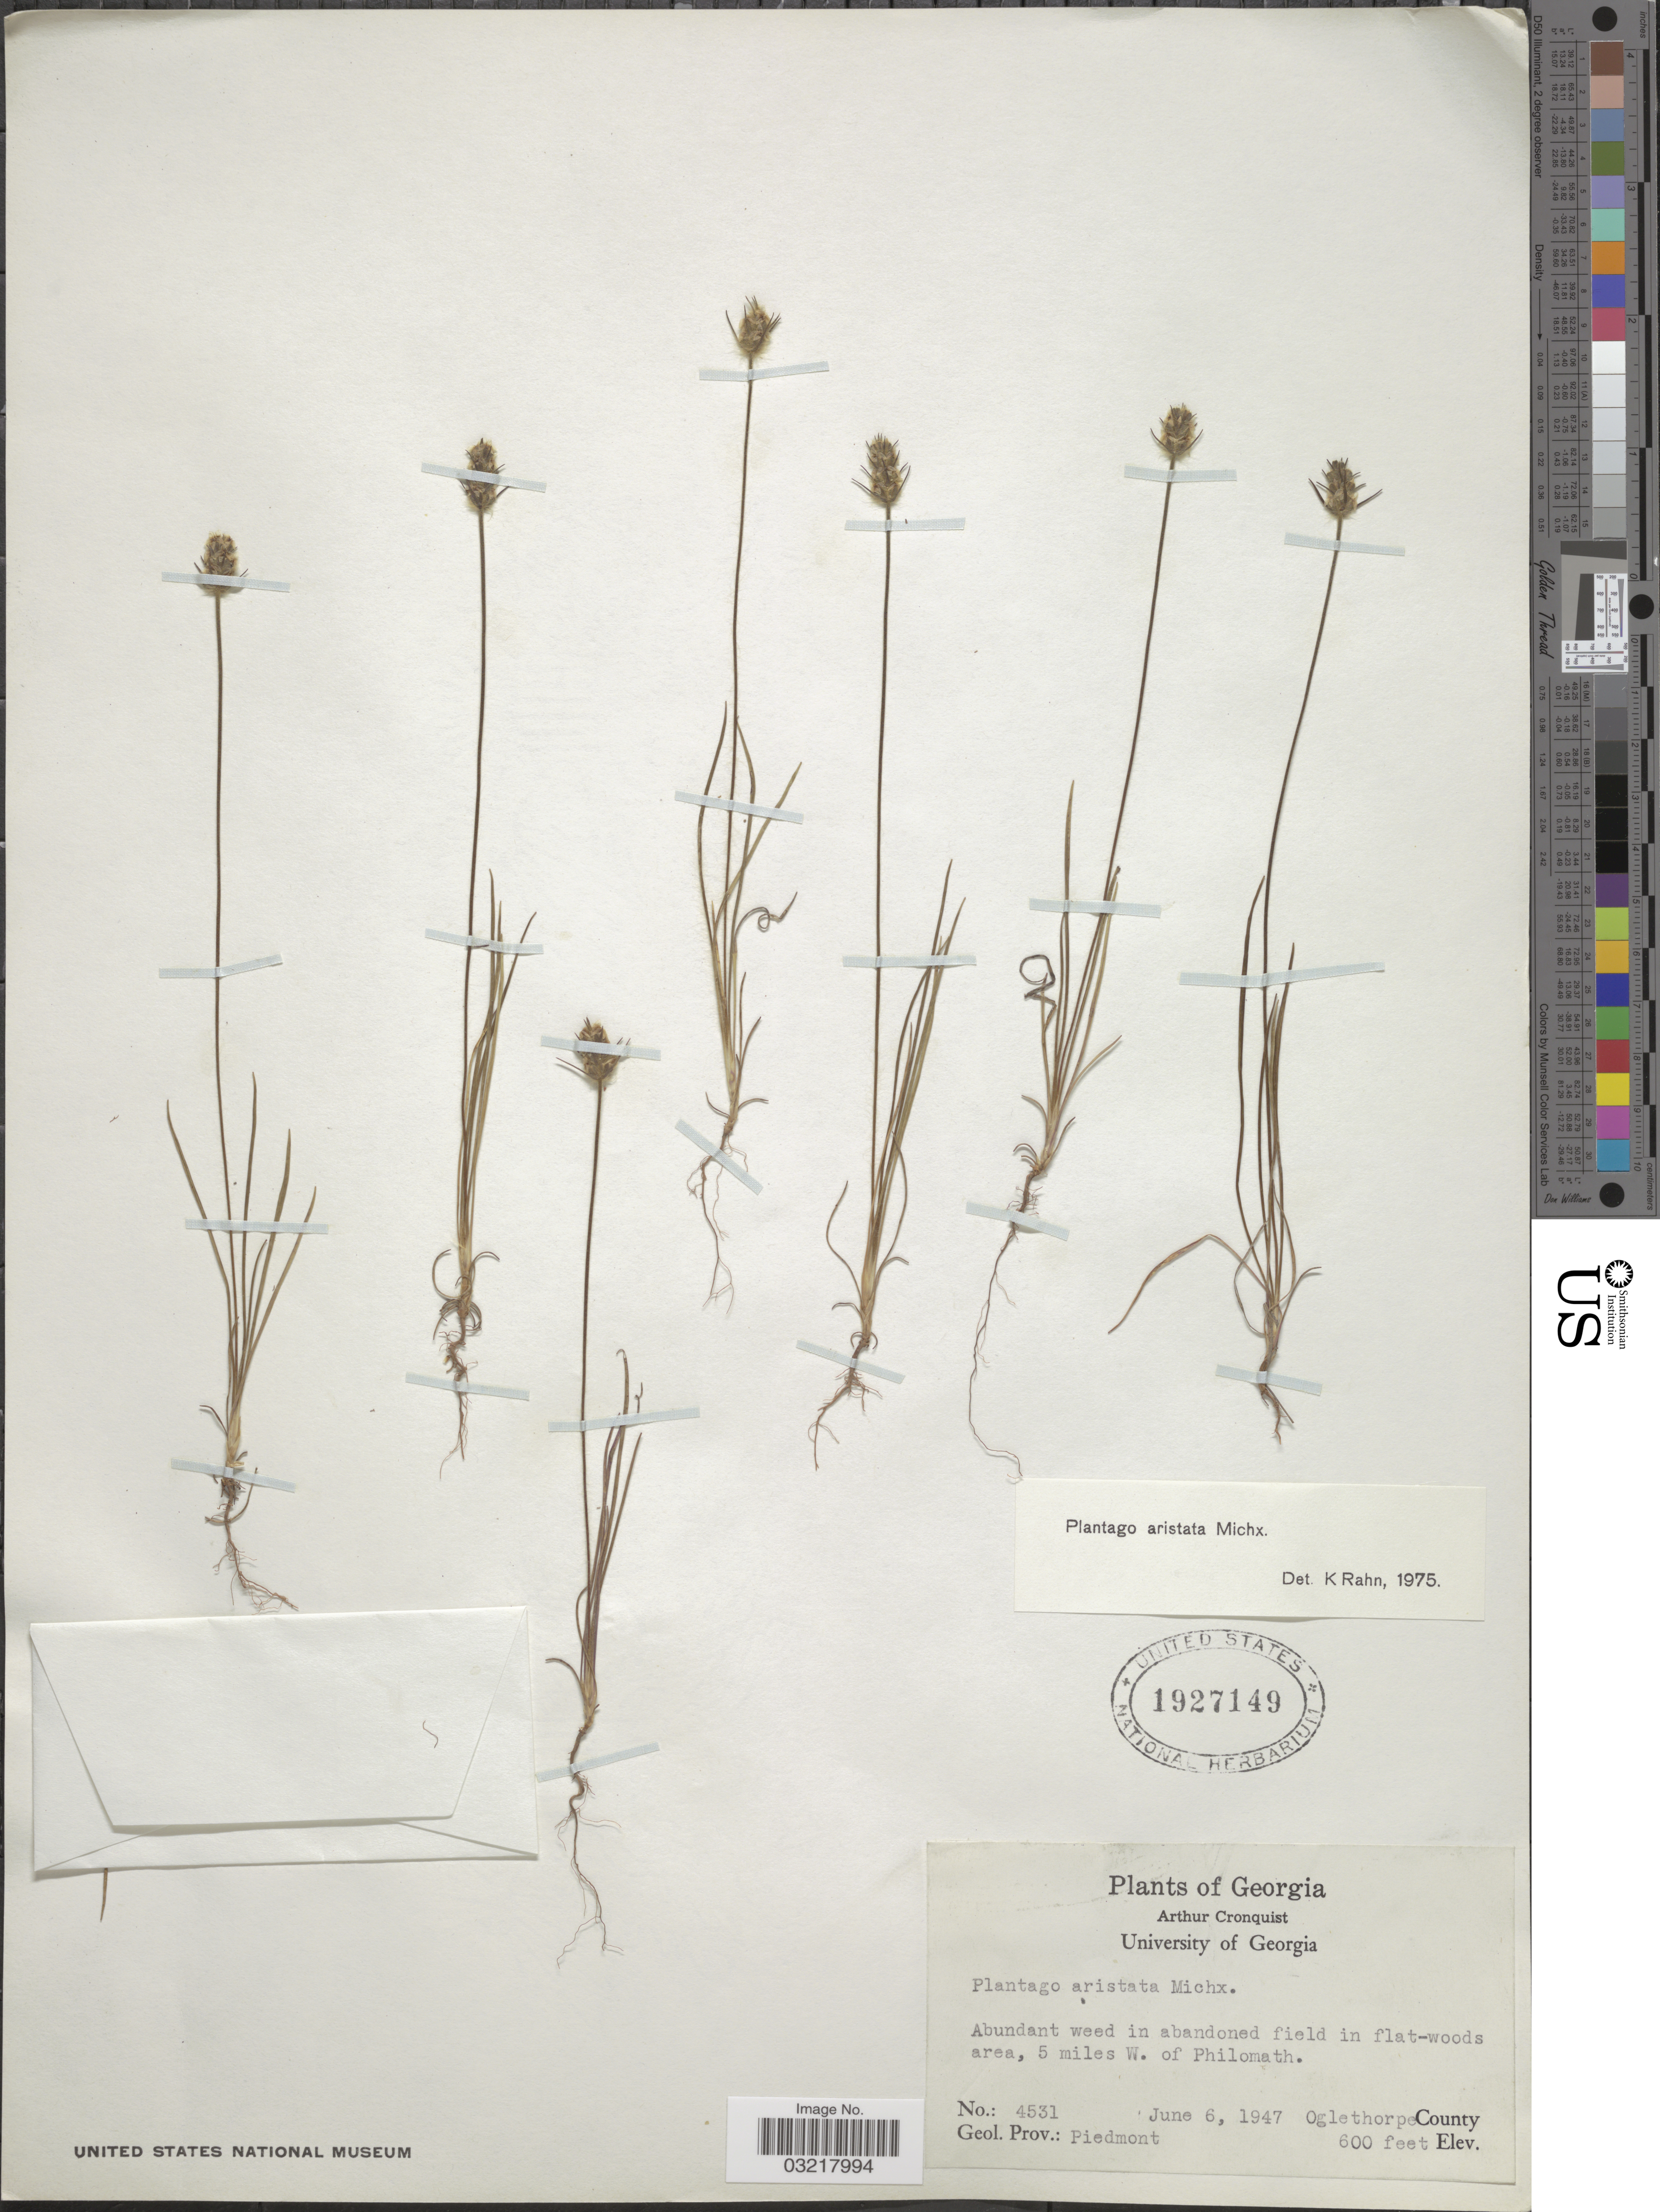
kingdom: Plantae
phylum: Tracheophyta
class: Magnoliopsida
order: Lamiales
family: Plantaginaceae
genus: Plantago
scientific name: Plantago aristata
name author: Michx.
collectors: A. J. Cronquist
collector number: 4531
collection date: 1947-06-06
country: United States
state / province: Georgia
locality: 5 miles W. of Philomath. Oglethorpe County. Geol. Prov.: Piedmont.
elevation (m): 183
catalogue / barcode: US 1927149